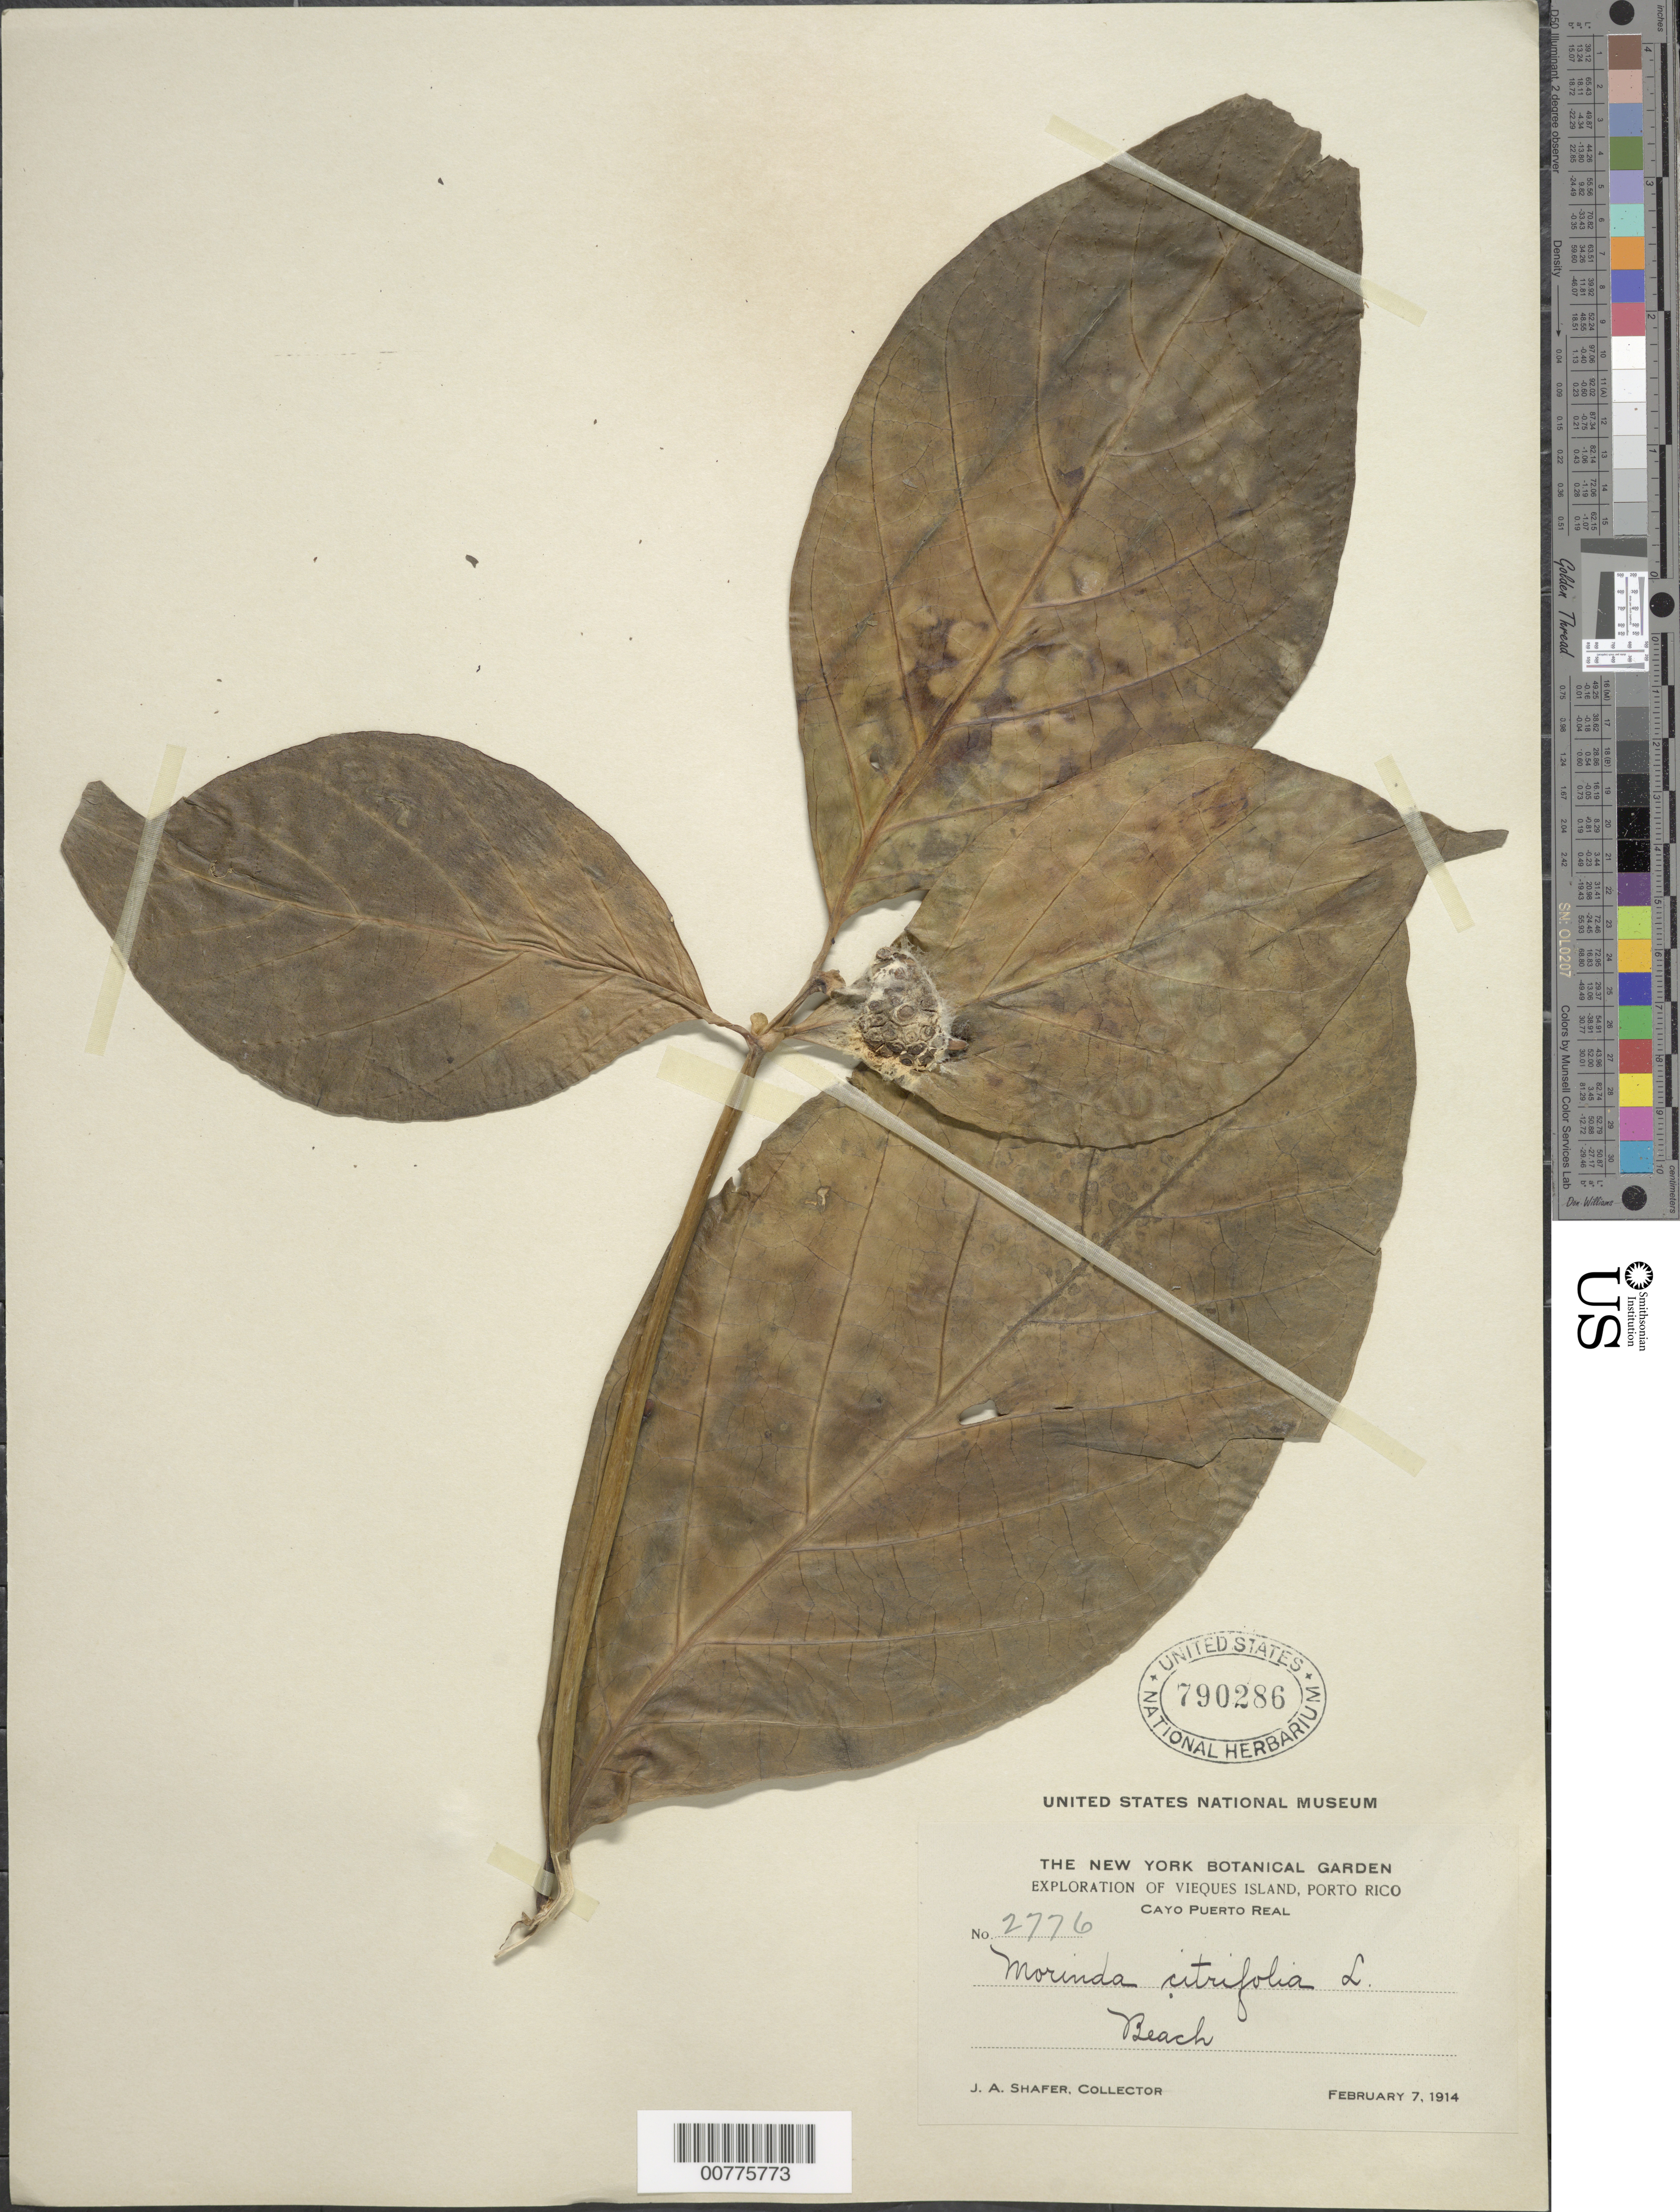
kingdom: Plantae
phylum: Tracheophyta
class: Magnoliopsida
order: Gentianales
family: Rubiaceae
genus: Morinda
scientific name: Morinda citrifolia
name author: L.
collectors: J. A. Shafer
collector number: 2776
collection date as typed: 07 Feb 1914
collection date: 1914-02-07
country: Puerto Rico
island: Vieques I.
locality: Cayo Puerto Real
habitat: Beach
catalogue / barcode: US 790286